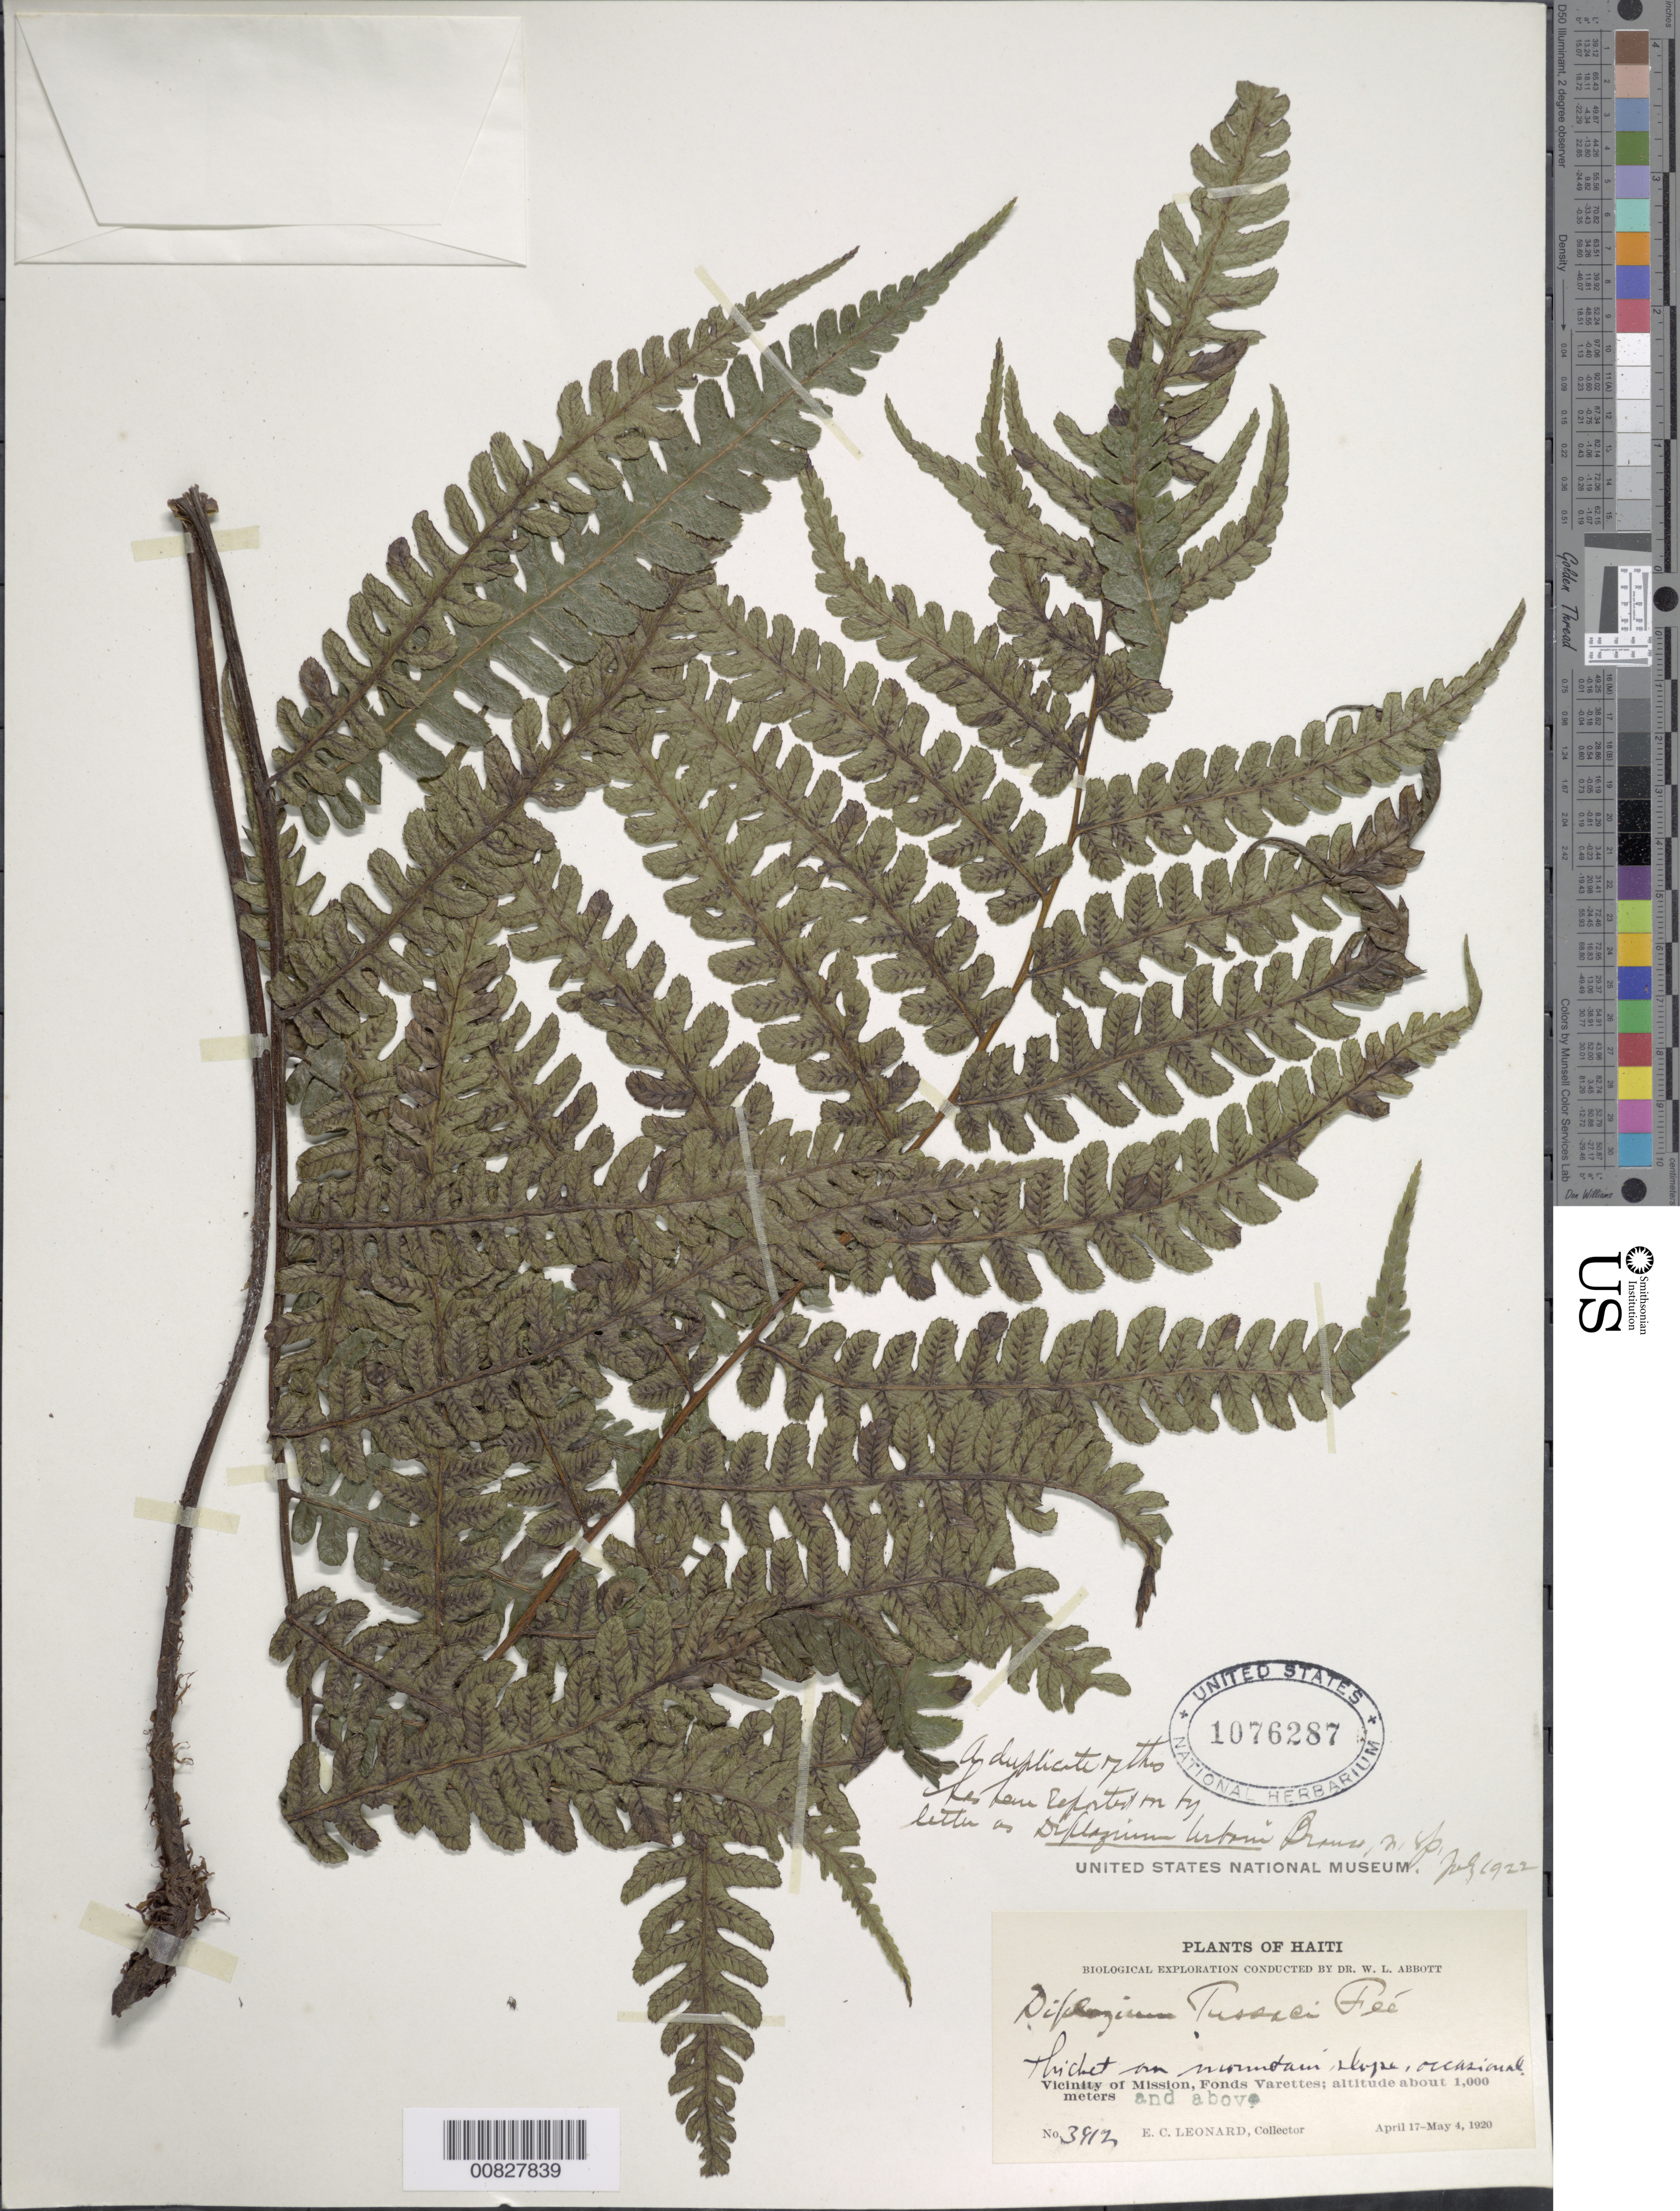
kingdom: Plantae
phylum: Tracheophyta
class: Polypodiopsida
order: Polypodiales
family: Athyriaceae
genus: Diplazium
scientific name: Diplazium tussacii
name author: Fée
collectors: E. C. Leonard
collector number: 3912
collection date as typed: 17 Apr 1920 to 04 May 1920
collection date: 1920-04-17/1920-05-04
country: Haiti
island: Hispaniola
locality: Fonds Varettes, vicinity Mission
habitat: Thicket on mountain slope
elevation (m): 1000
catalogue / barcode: US 1076287